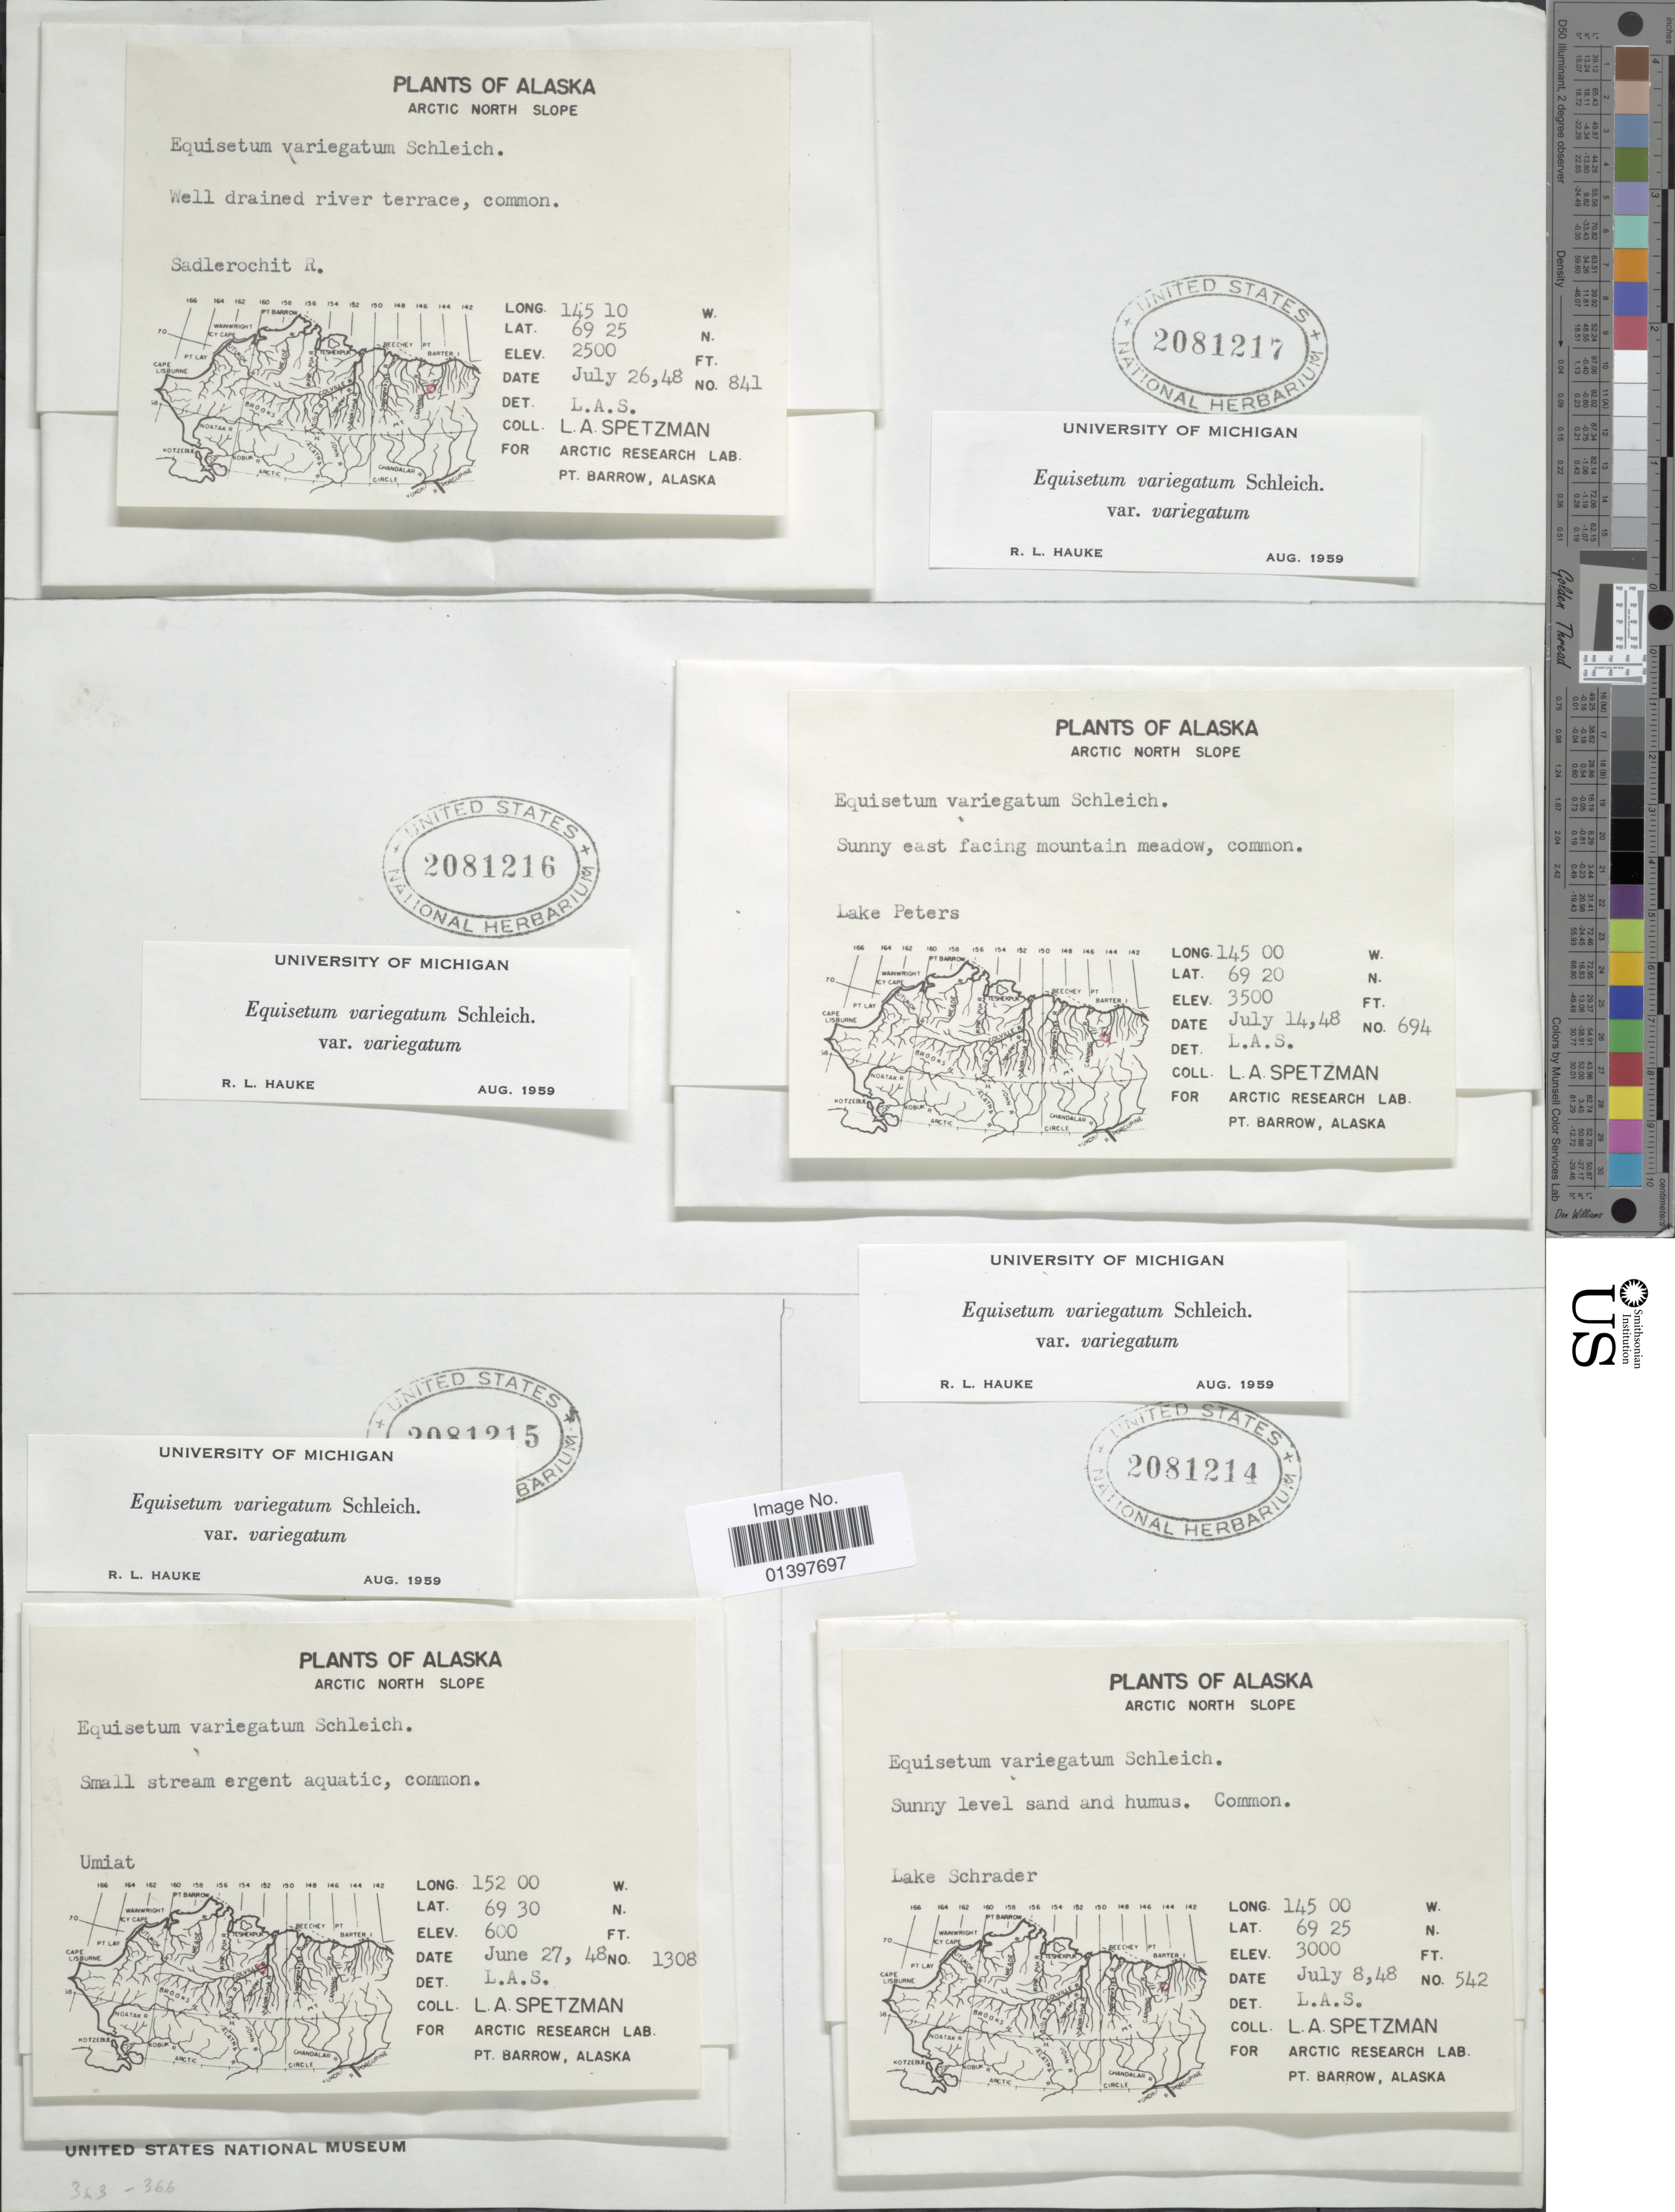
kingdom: Plantae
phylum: Tracheophyta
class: Polypodiopsida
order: Equisetales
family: Equisetaceae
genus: Equisetum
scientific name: Equisetum variegatum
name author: Schleich. ex F. Weber & D. Mohr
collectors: L. Spetzman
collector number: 542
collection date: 1948-07-08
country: United States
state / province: Alaska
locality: Arctic North Slope, Sunny level sand and humus, Lake Schrader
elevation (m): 914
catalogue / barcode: US 2081214